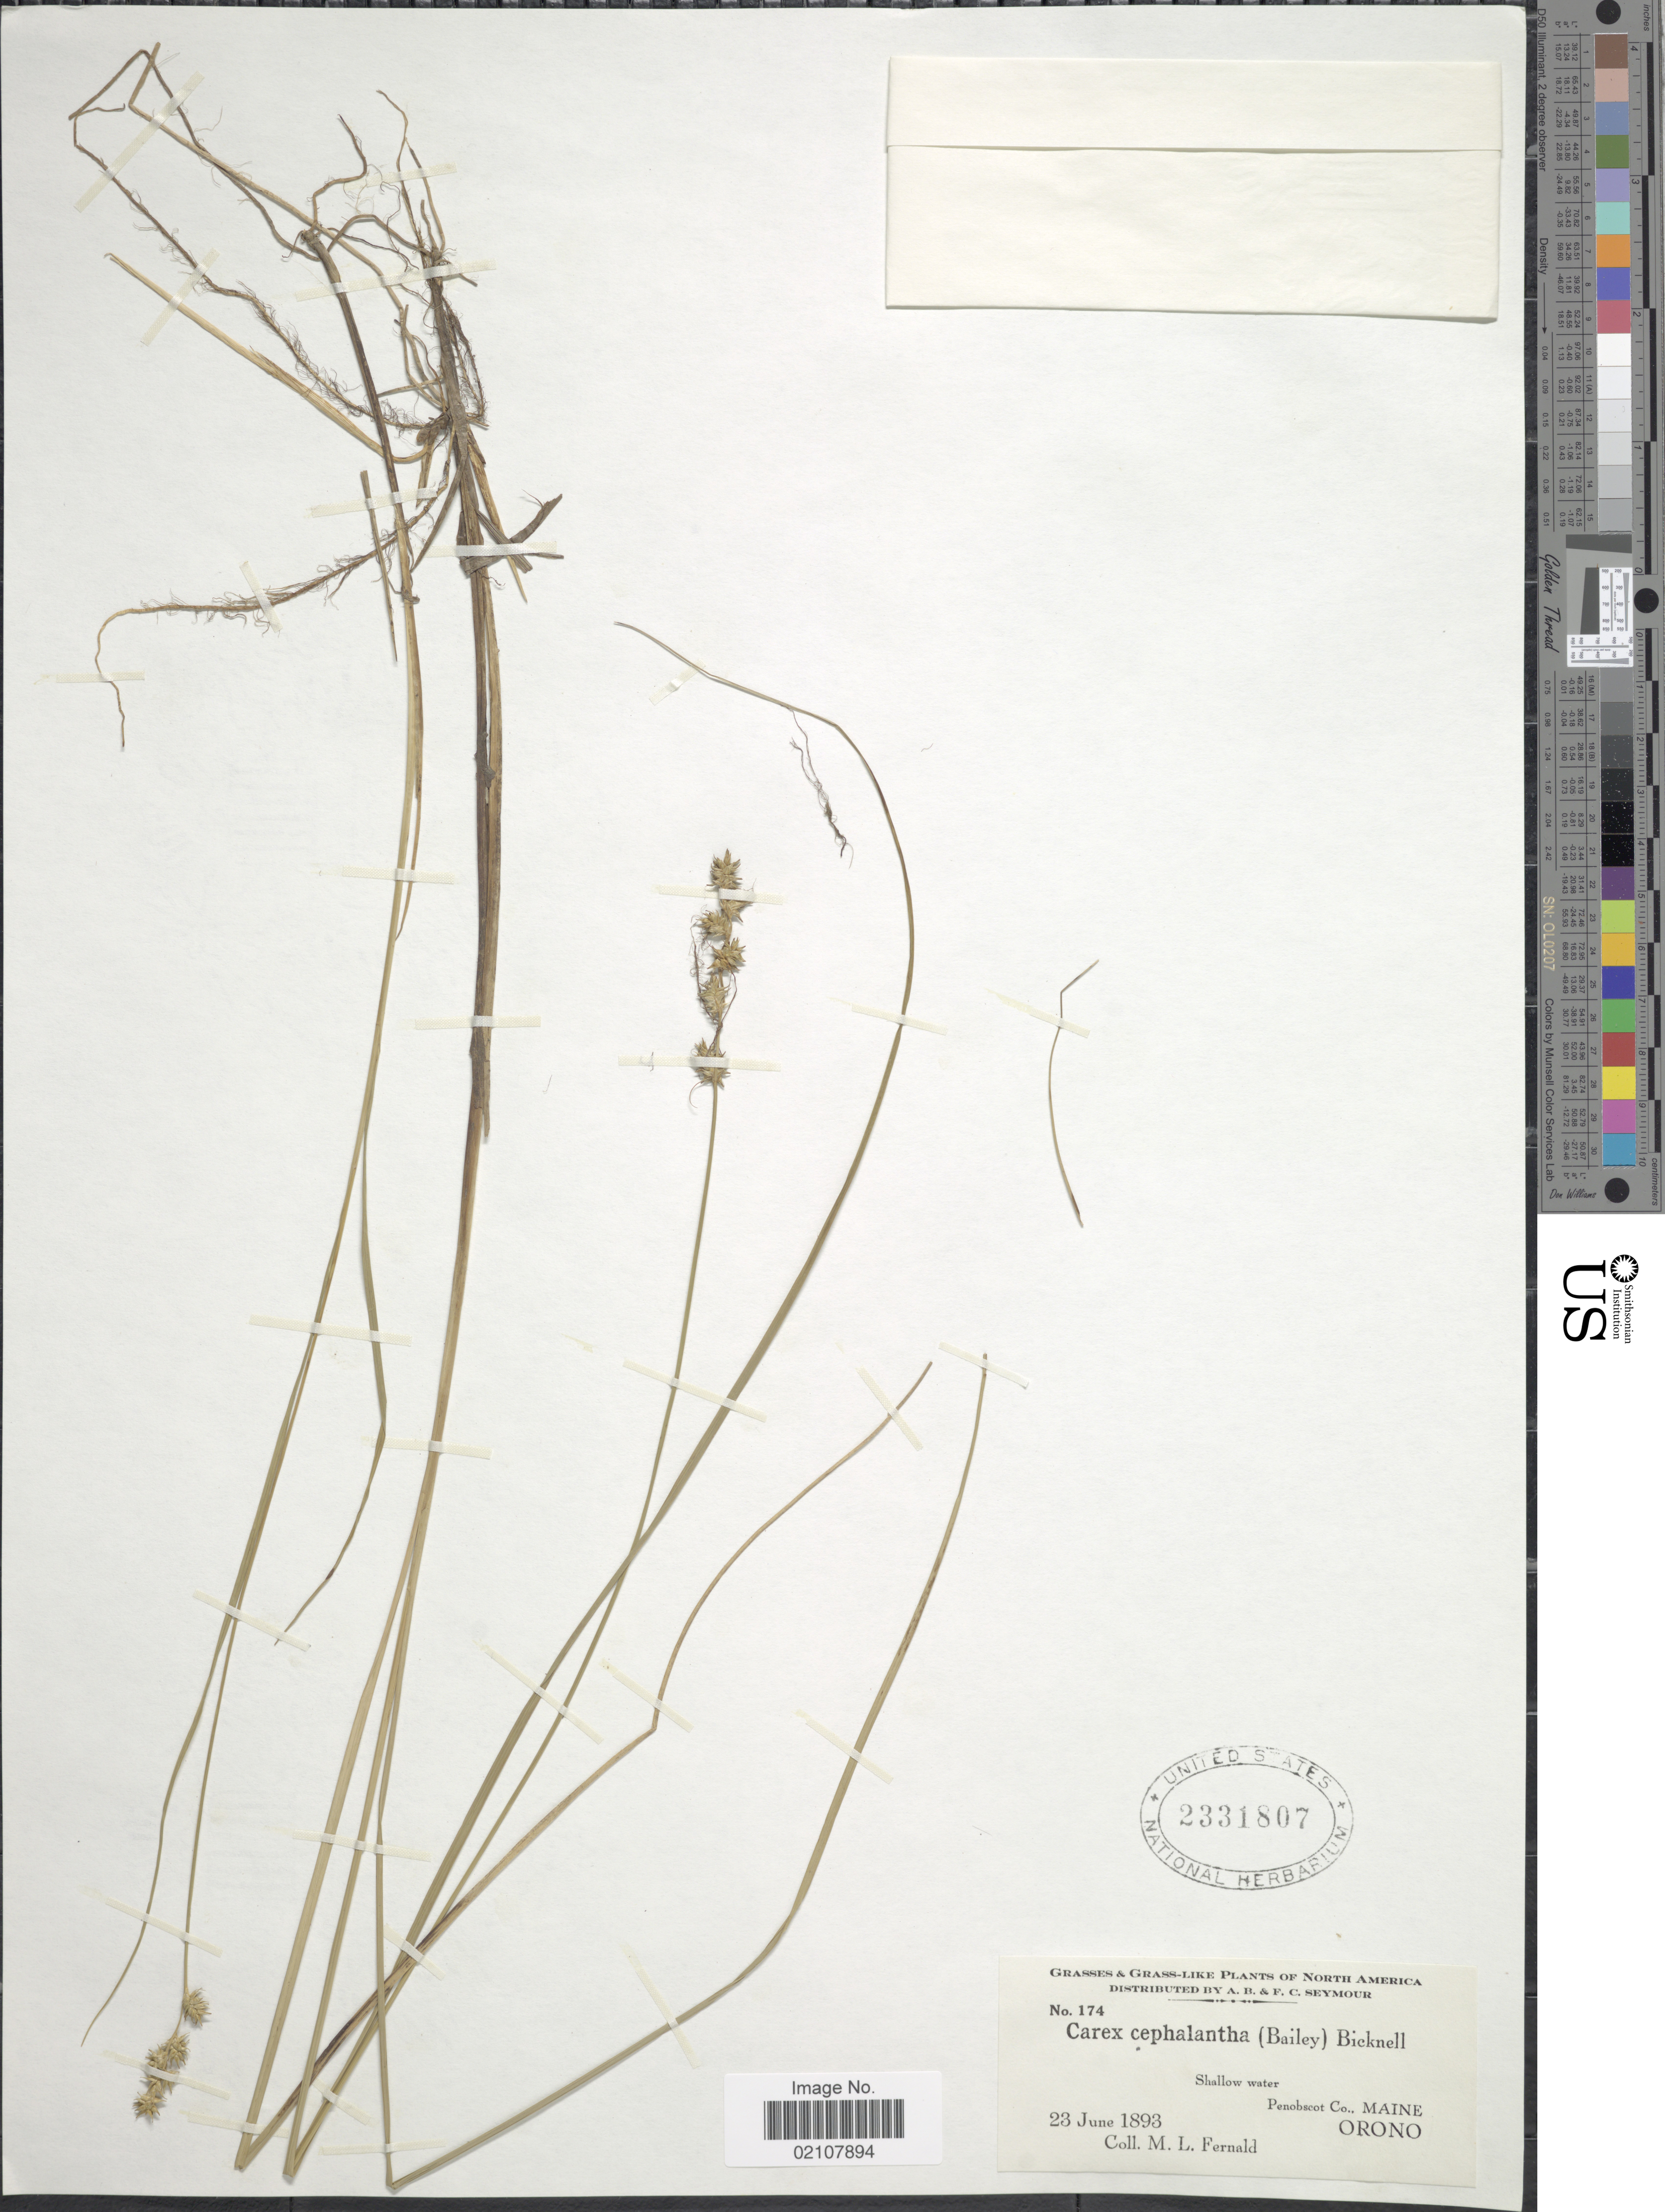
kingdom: Plantae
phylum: Tracheophyta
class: Liliopsida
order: Poales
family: Cyperaceae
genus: Carex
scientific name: Carex echinata subsp. echinata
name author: Murray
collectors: M. L. Fernald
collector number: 174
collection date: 1893-06-23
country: United States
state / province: Maine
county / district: Penobscot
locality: Grasses & Grass-Like of North America, Shallow water, Orono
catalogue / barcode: US 2331807